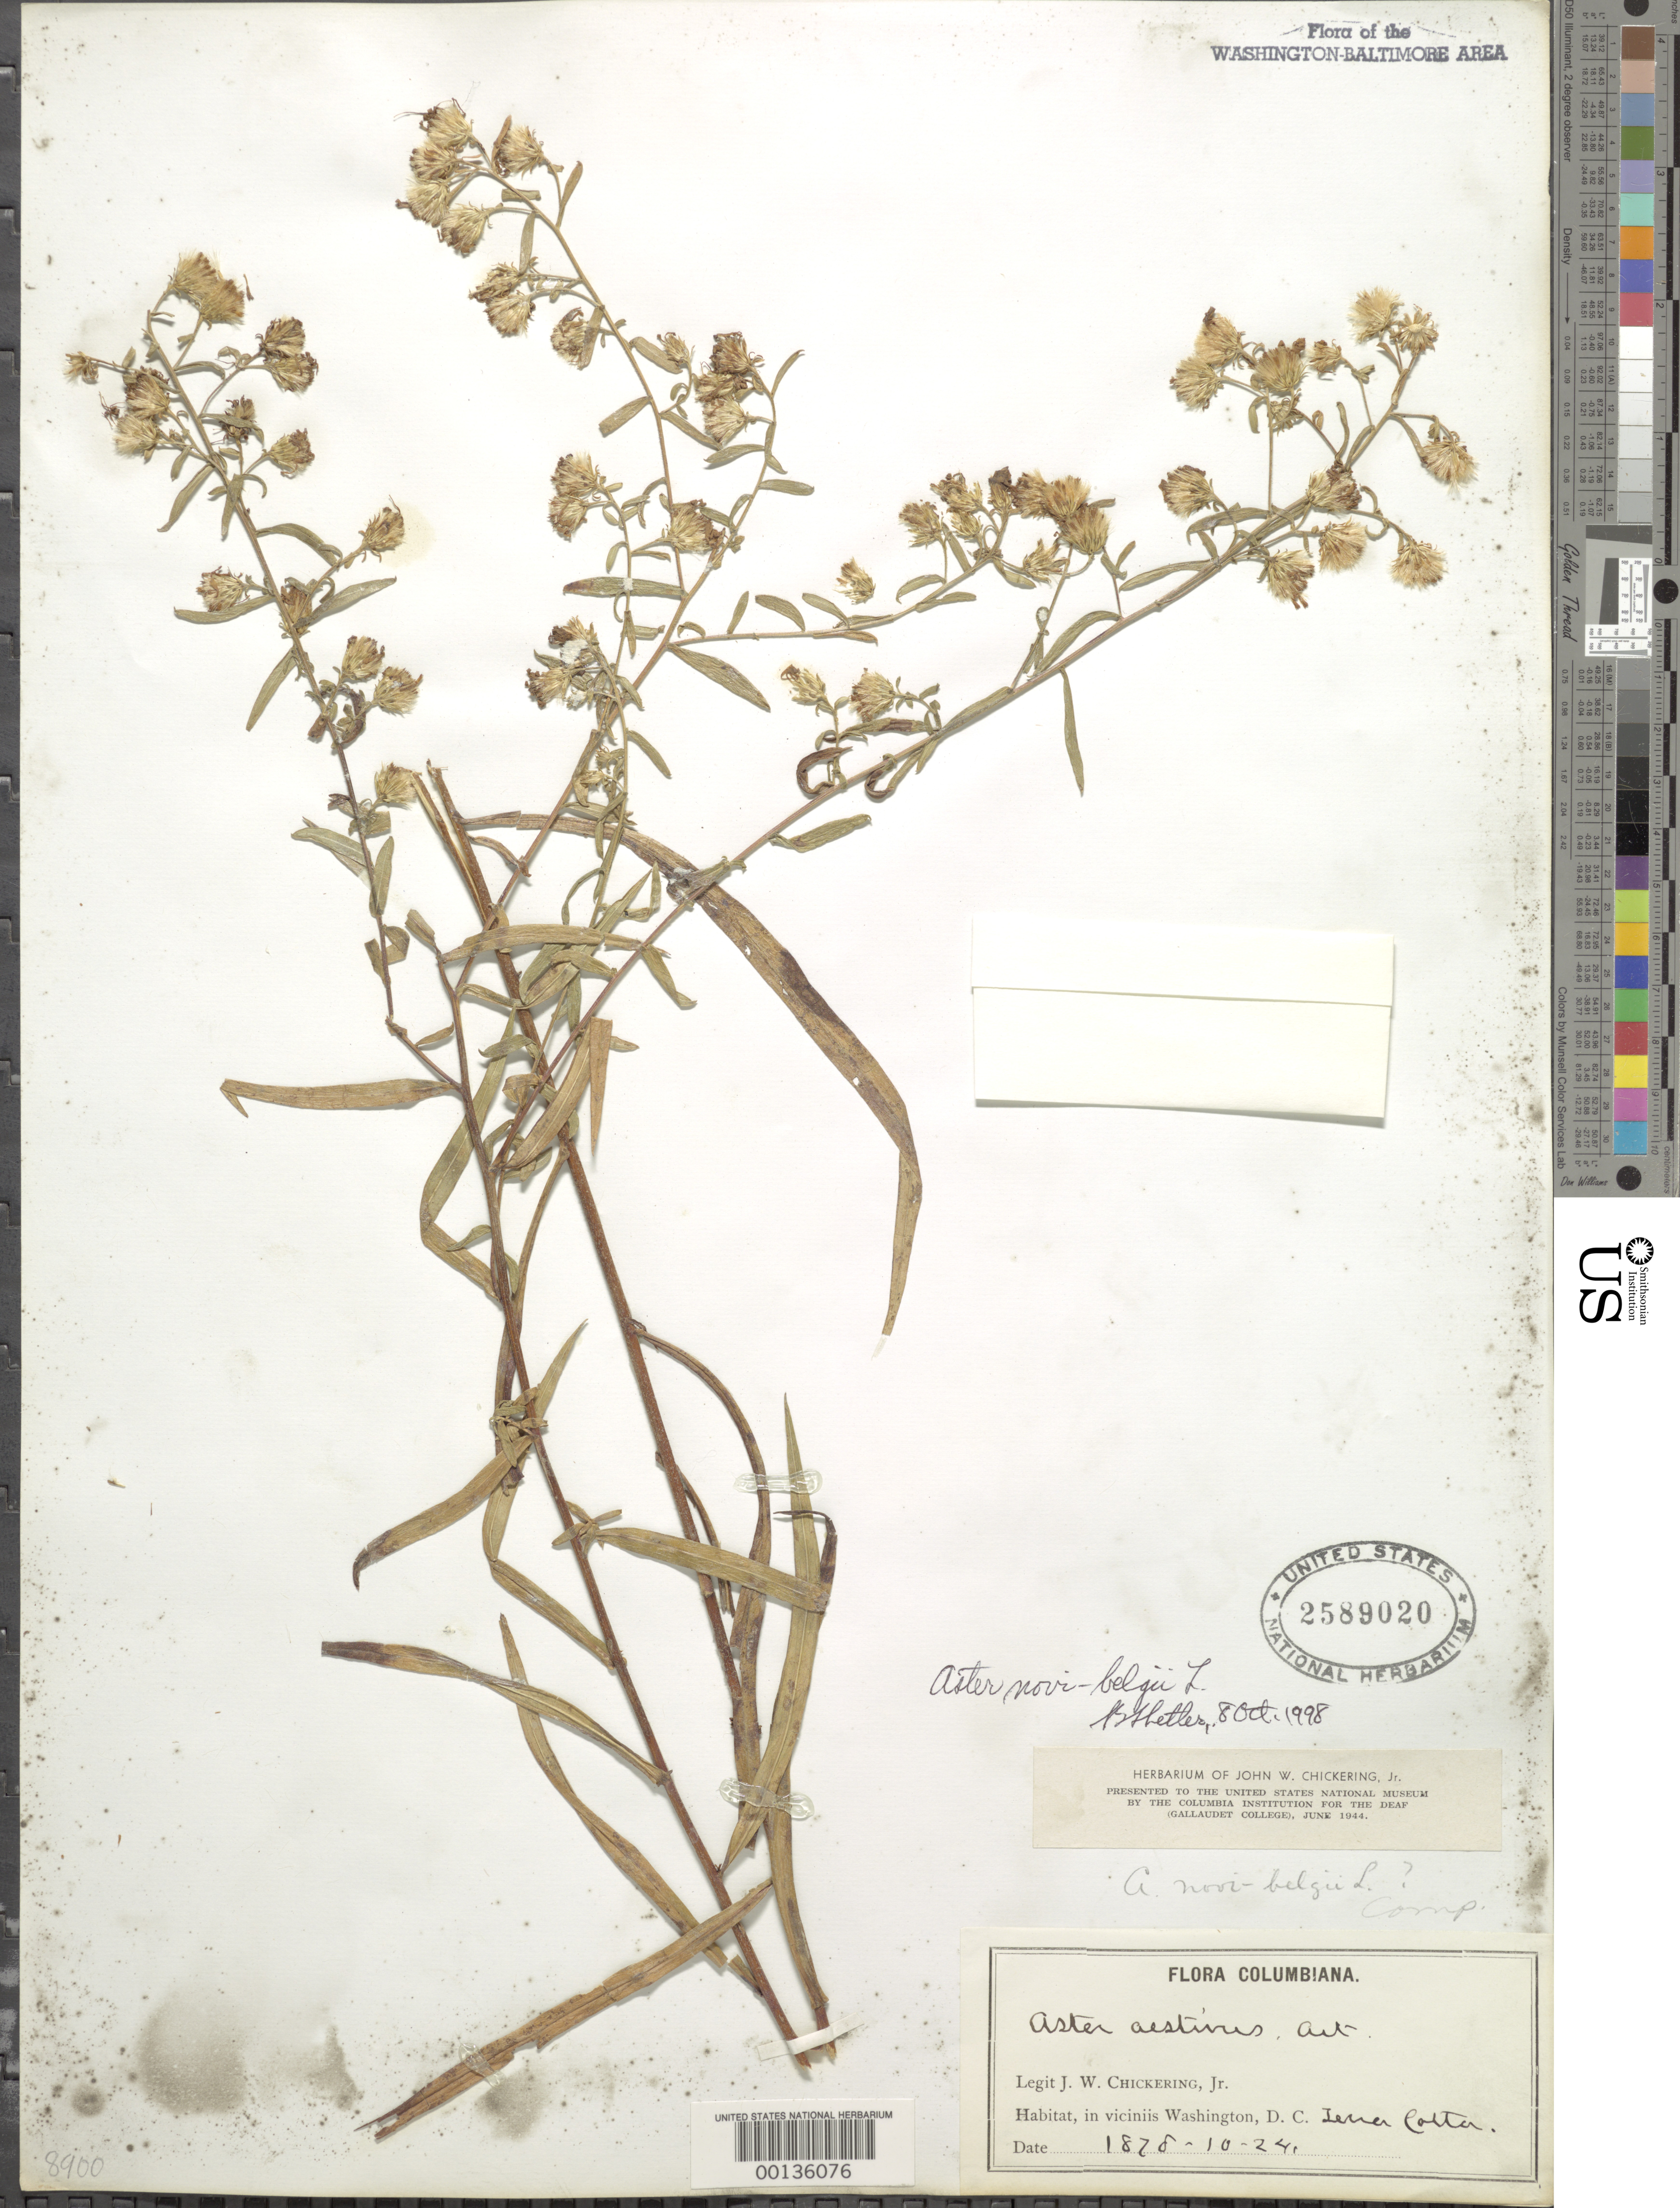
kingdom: Plantae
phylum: Tracheophyta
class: Magnoliopsida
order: Asterales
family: Asteraceae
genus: Symphyotrichum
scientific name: Symphyotrichum novi-belgii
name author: (L.) G.L. Nesom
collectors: J. Chickering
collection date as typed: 24 Oct 1878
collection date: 1878-10-24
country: United States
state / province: District of Columbia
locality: Terra Cotta Swamp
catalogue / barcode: US 2589020